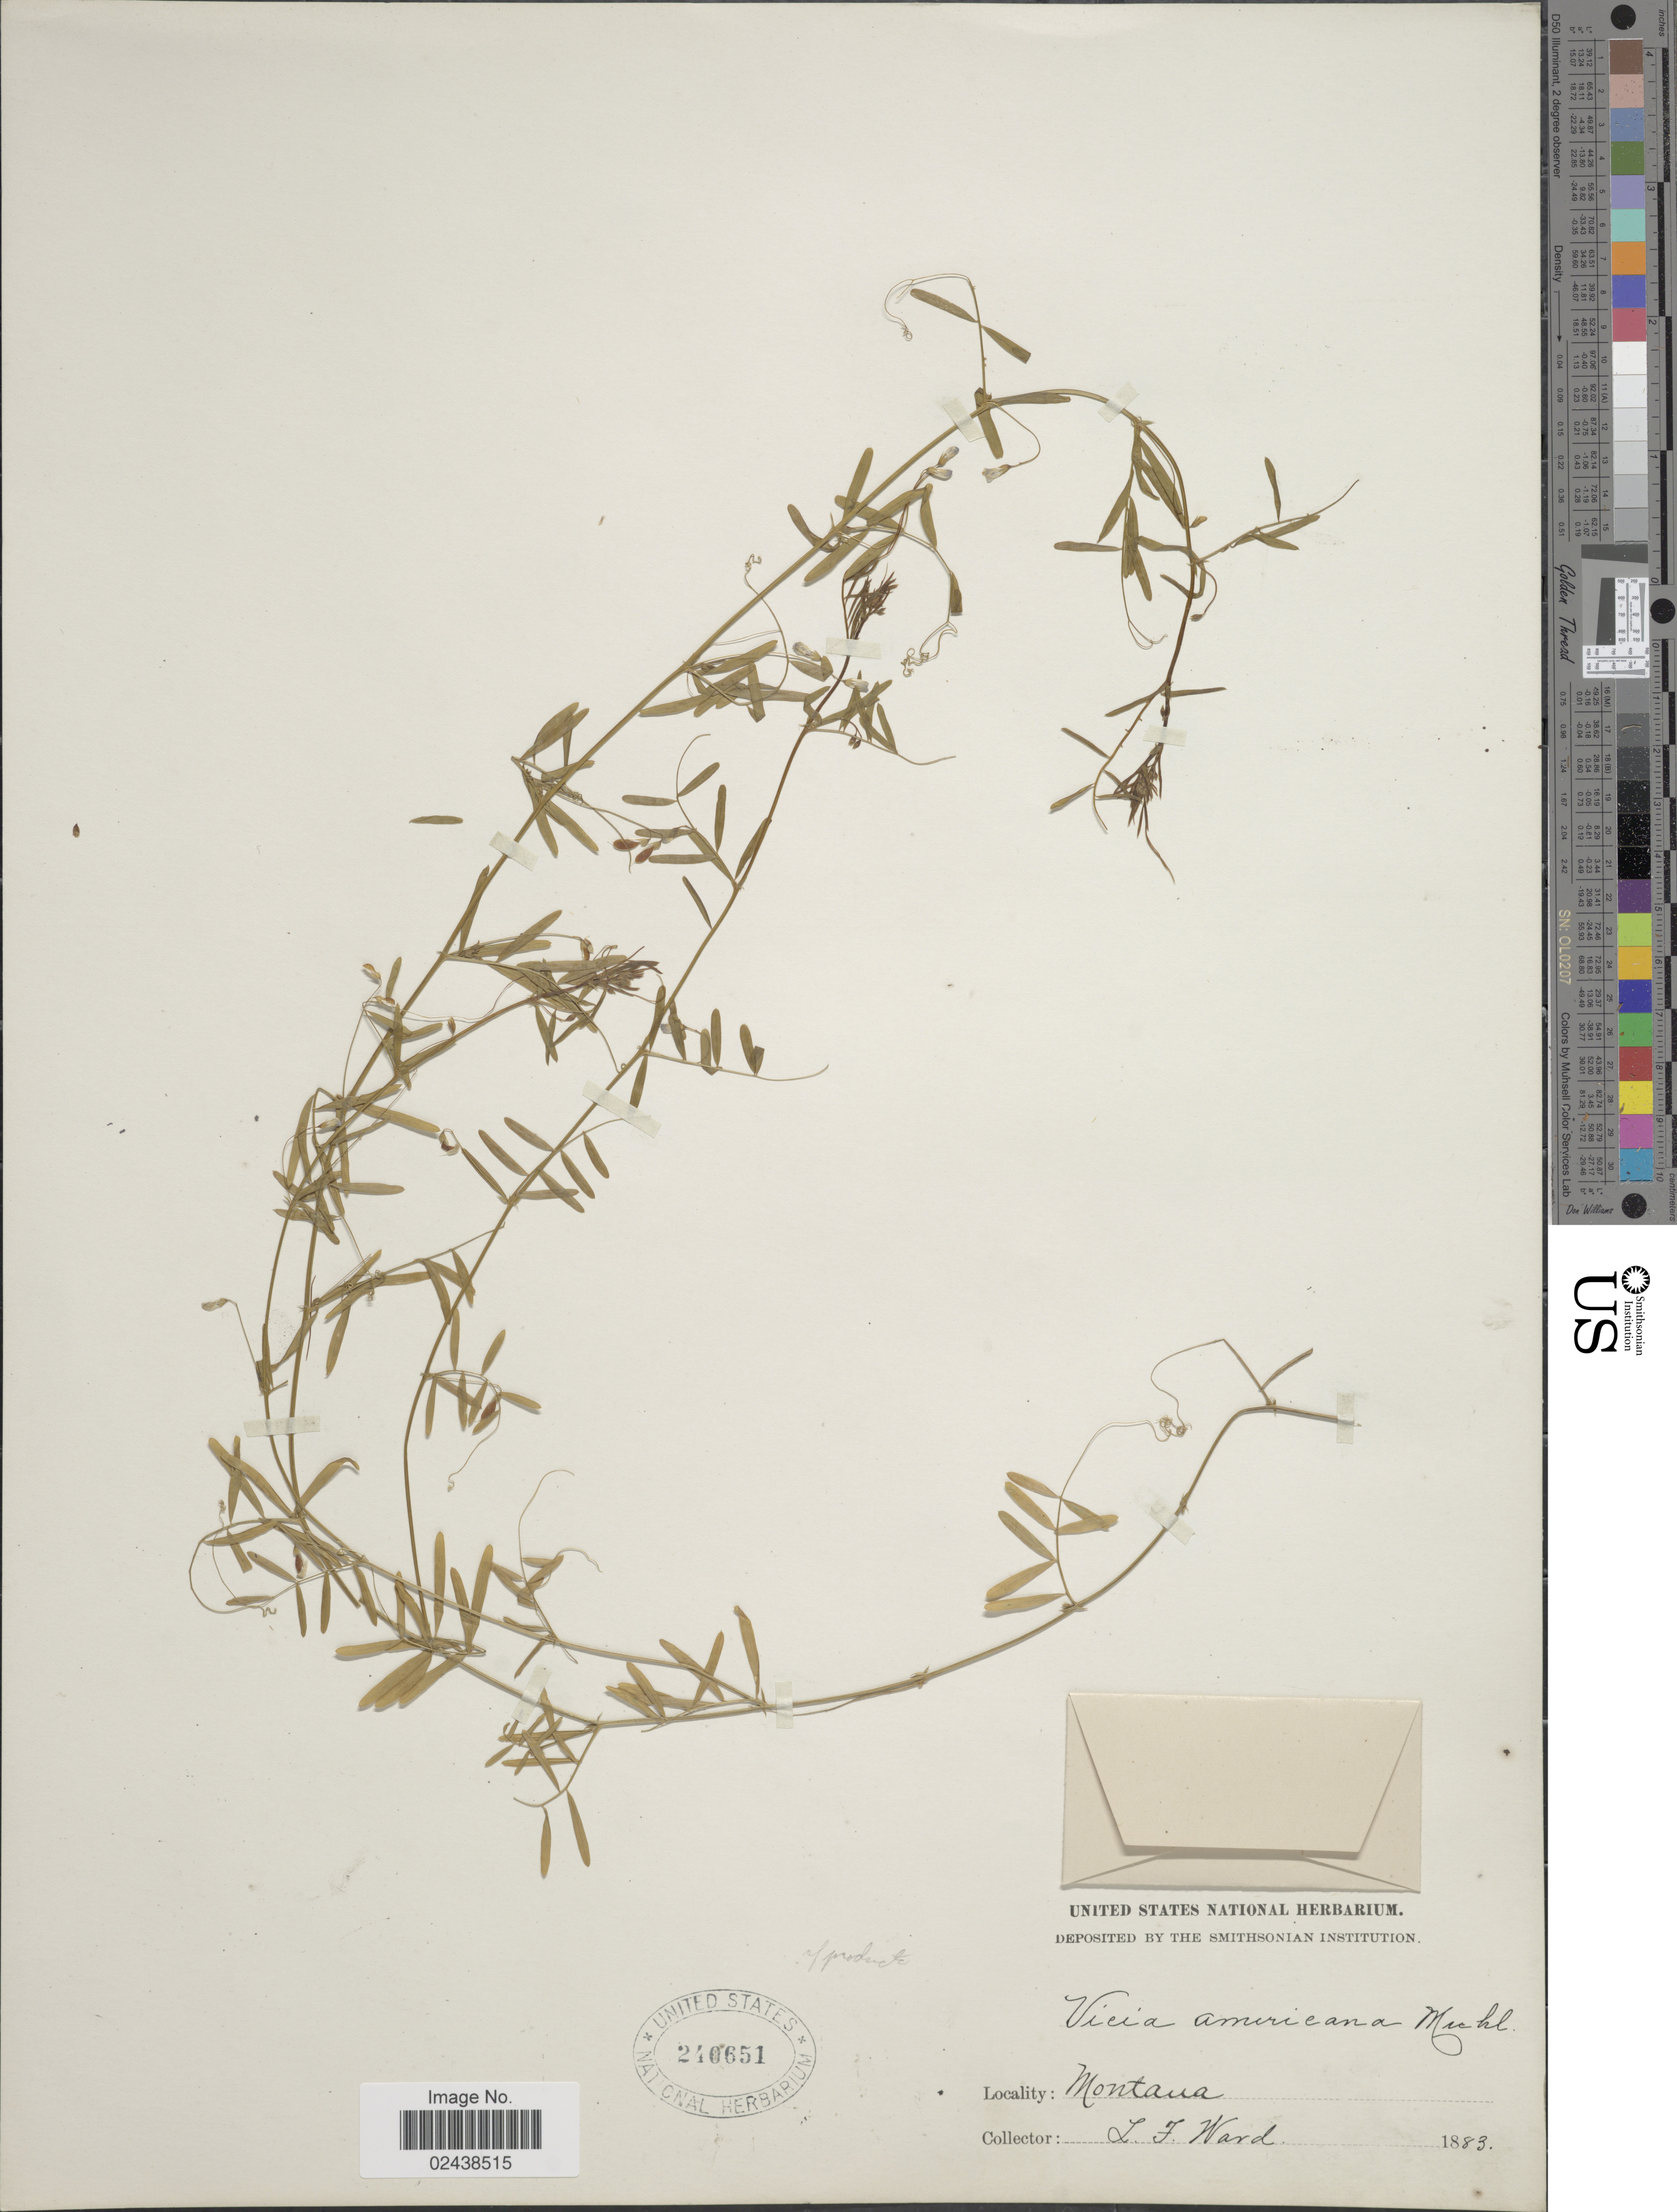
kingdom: Plantae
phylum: Tracheophyta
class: Magnoliopsida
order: Fabales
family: Fabaceae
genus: Vicia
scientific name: Vicia sp.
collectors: L. Ward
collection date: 1883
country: United States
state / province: Montana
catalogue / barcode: US 240651